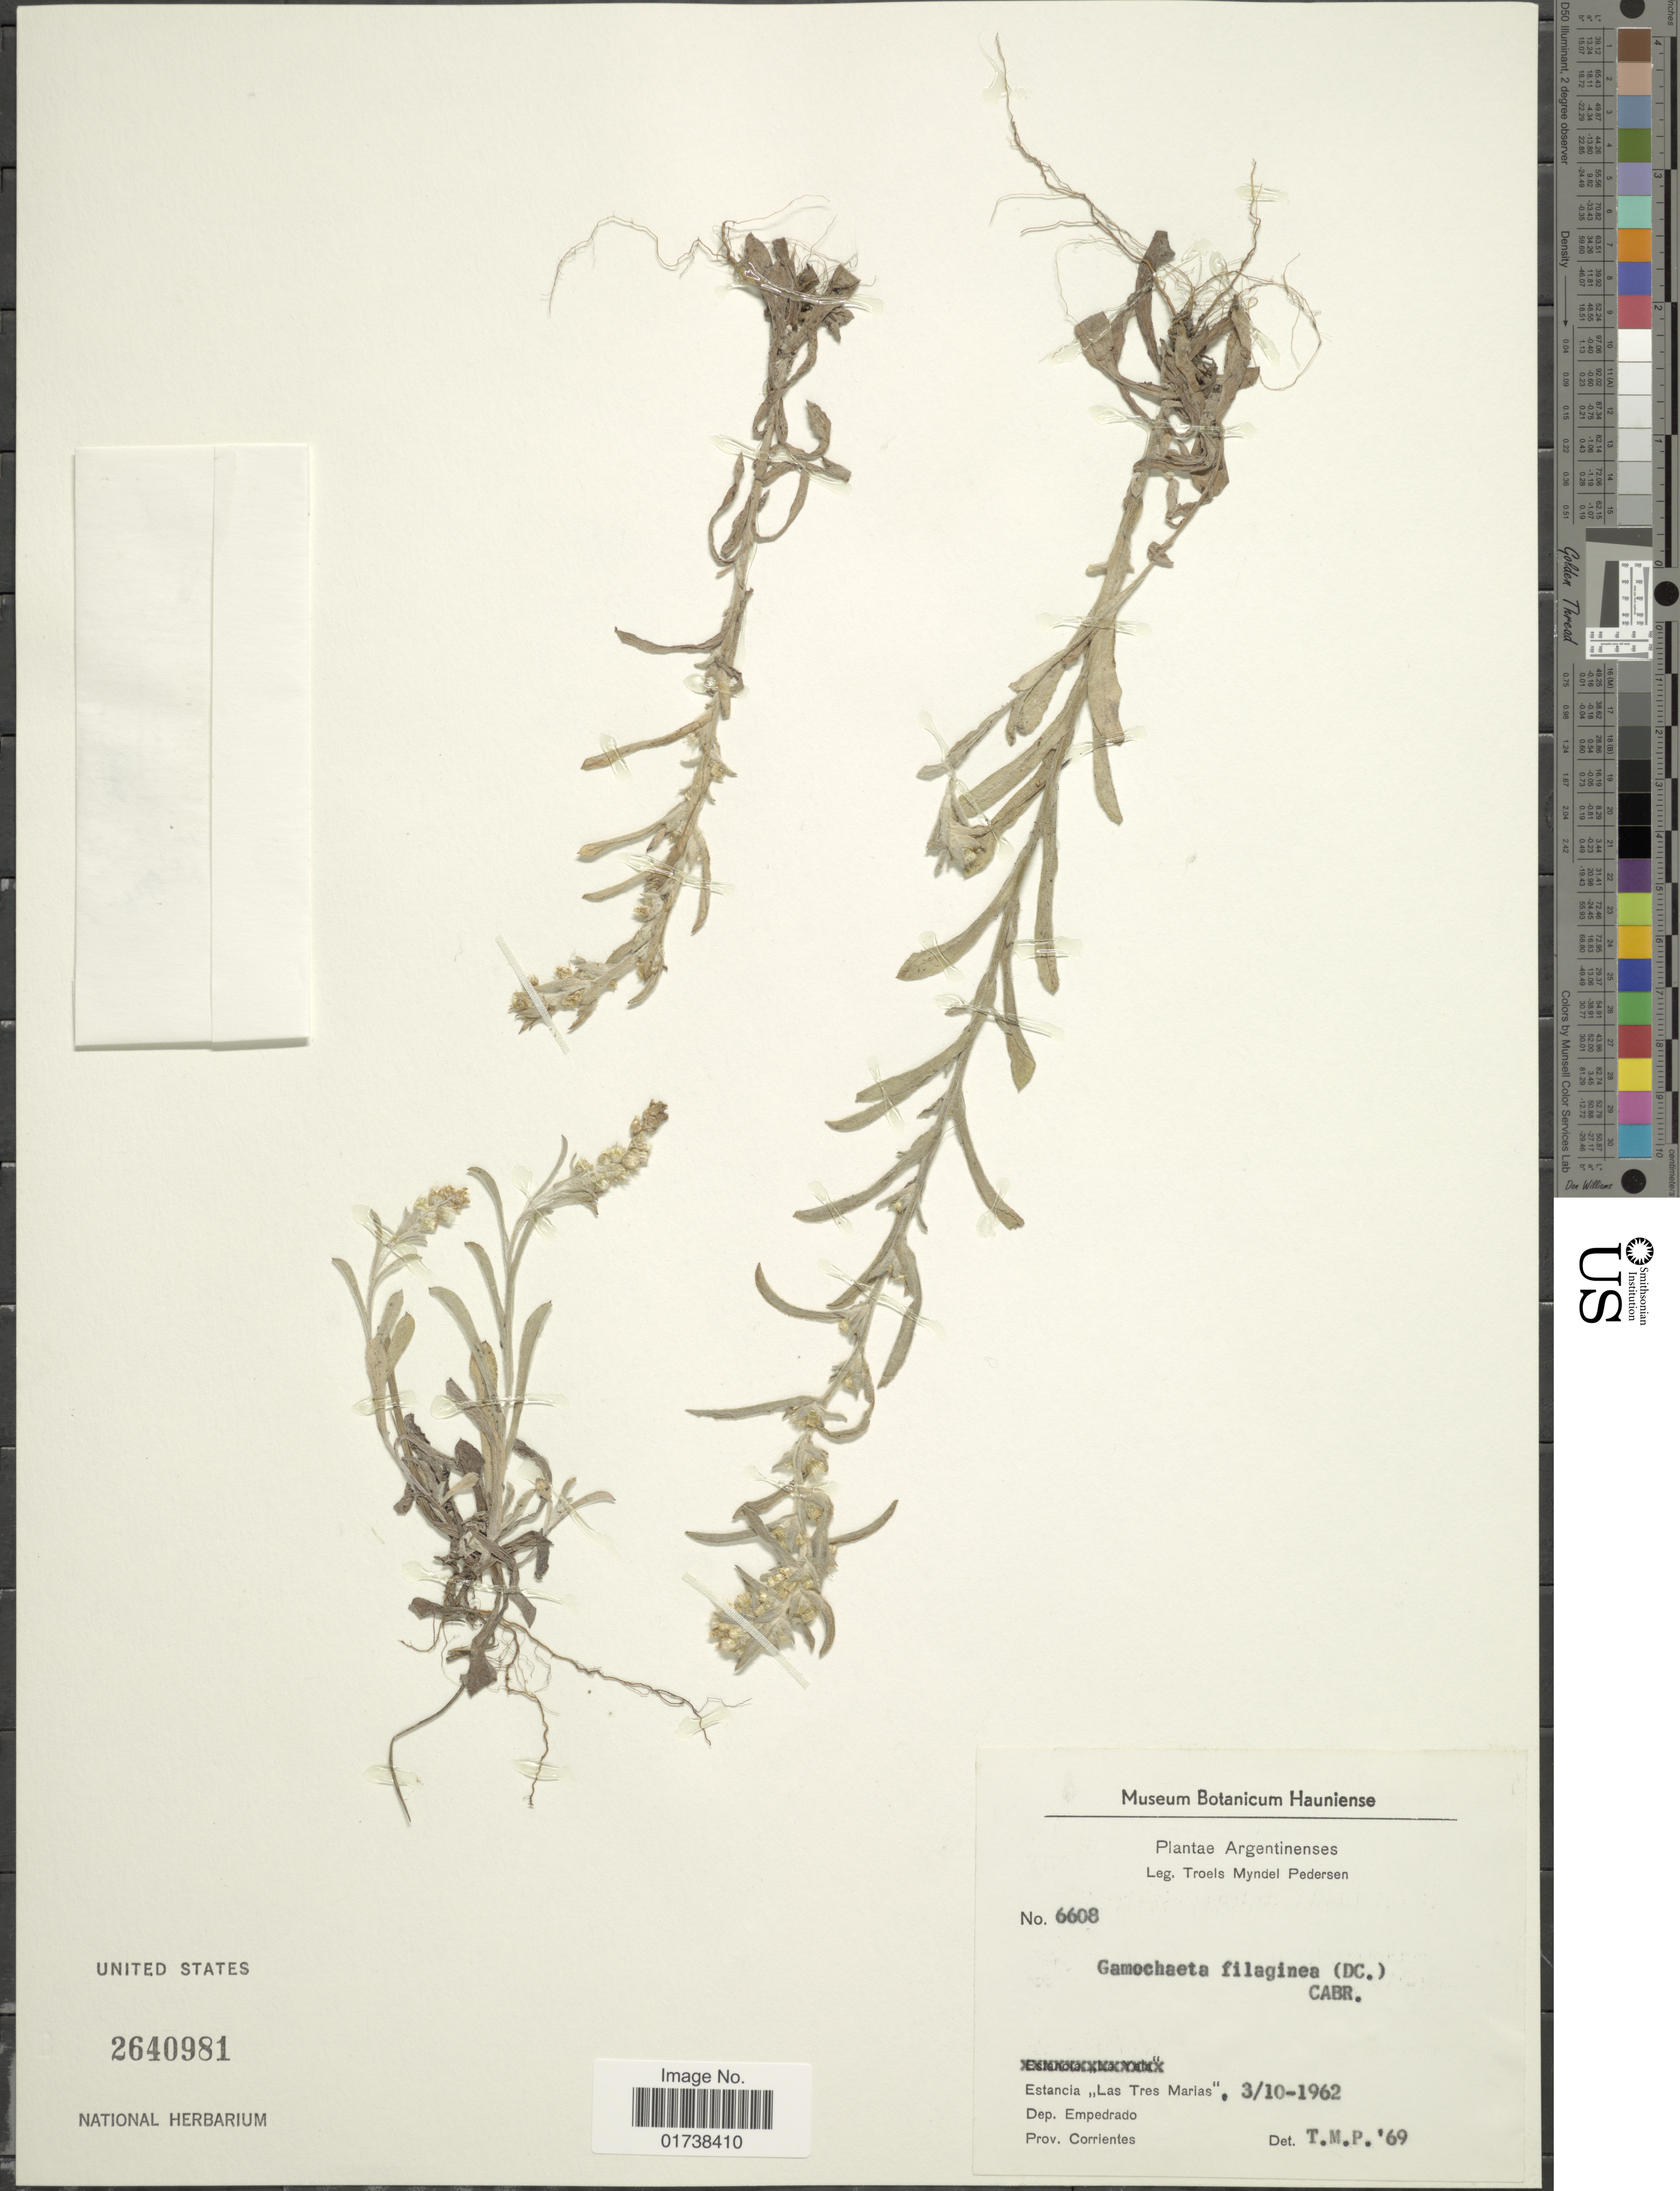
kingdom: Plantae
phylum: Tracheophyta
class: Magnoliopsida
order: Asterales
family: Asteraceae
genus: Gamochaeta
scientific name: Gamochaeta filaginea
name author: (DC.) Cabrera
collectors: T. Pederson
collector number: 6608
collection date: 1962-10-03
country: Argentina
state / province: Corrientes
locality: Estancia Las Tres Marias, Dep. Empedrado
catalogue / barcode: US 2640981